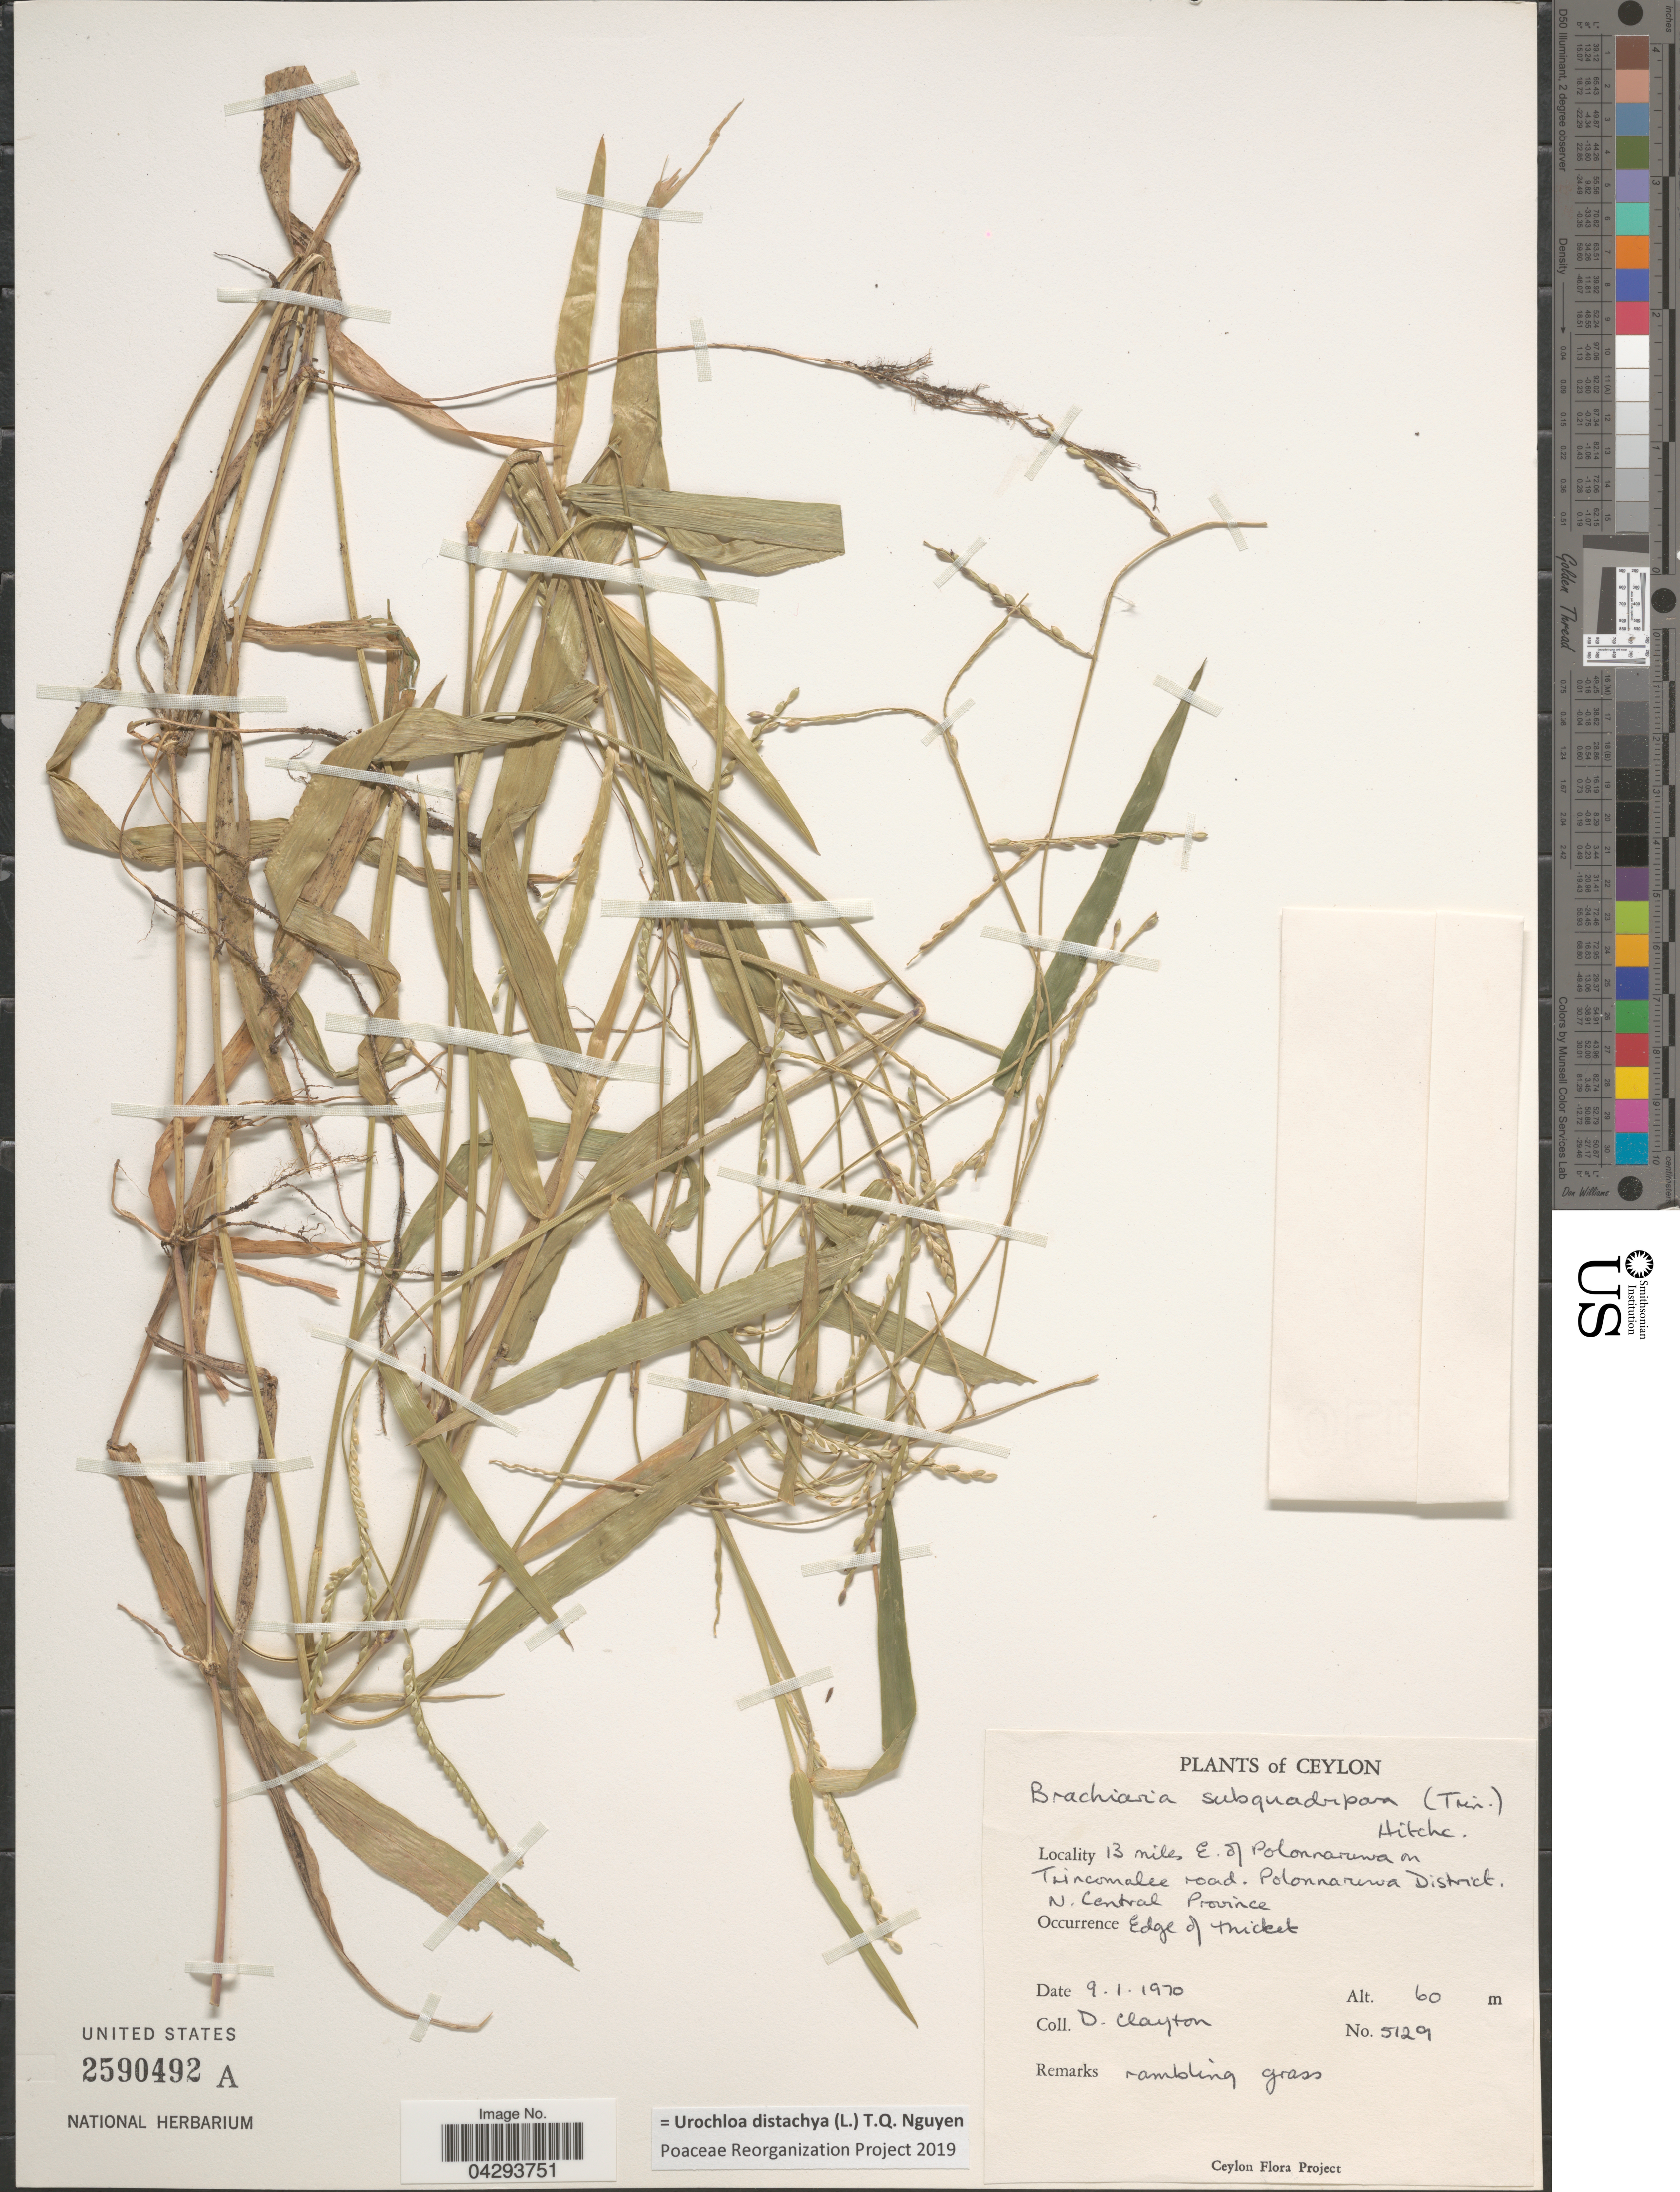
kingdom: Plantae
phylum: Tracheophyta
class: Liliopsida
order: Poales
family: Poaceae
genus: Urochloa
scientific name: Urochloa distachya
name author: (L.) T.Q. Nguyen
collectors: D. Clayton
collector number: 5129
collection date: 1970-01-09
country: Sri Lanka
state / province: North Central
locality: Ceylon. 13 miles E. of Polonnaruwa on Trincomalee road. Polonnaruwa District.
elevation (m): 60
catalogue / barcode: US 2590492A